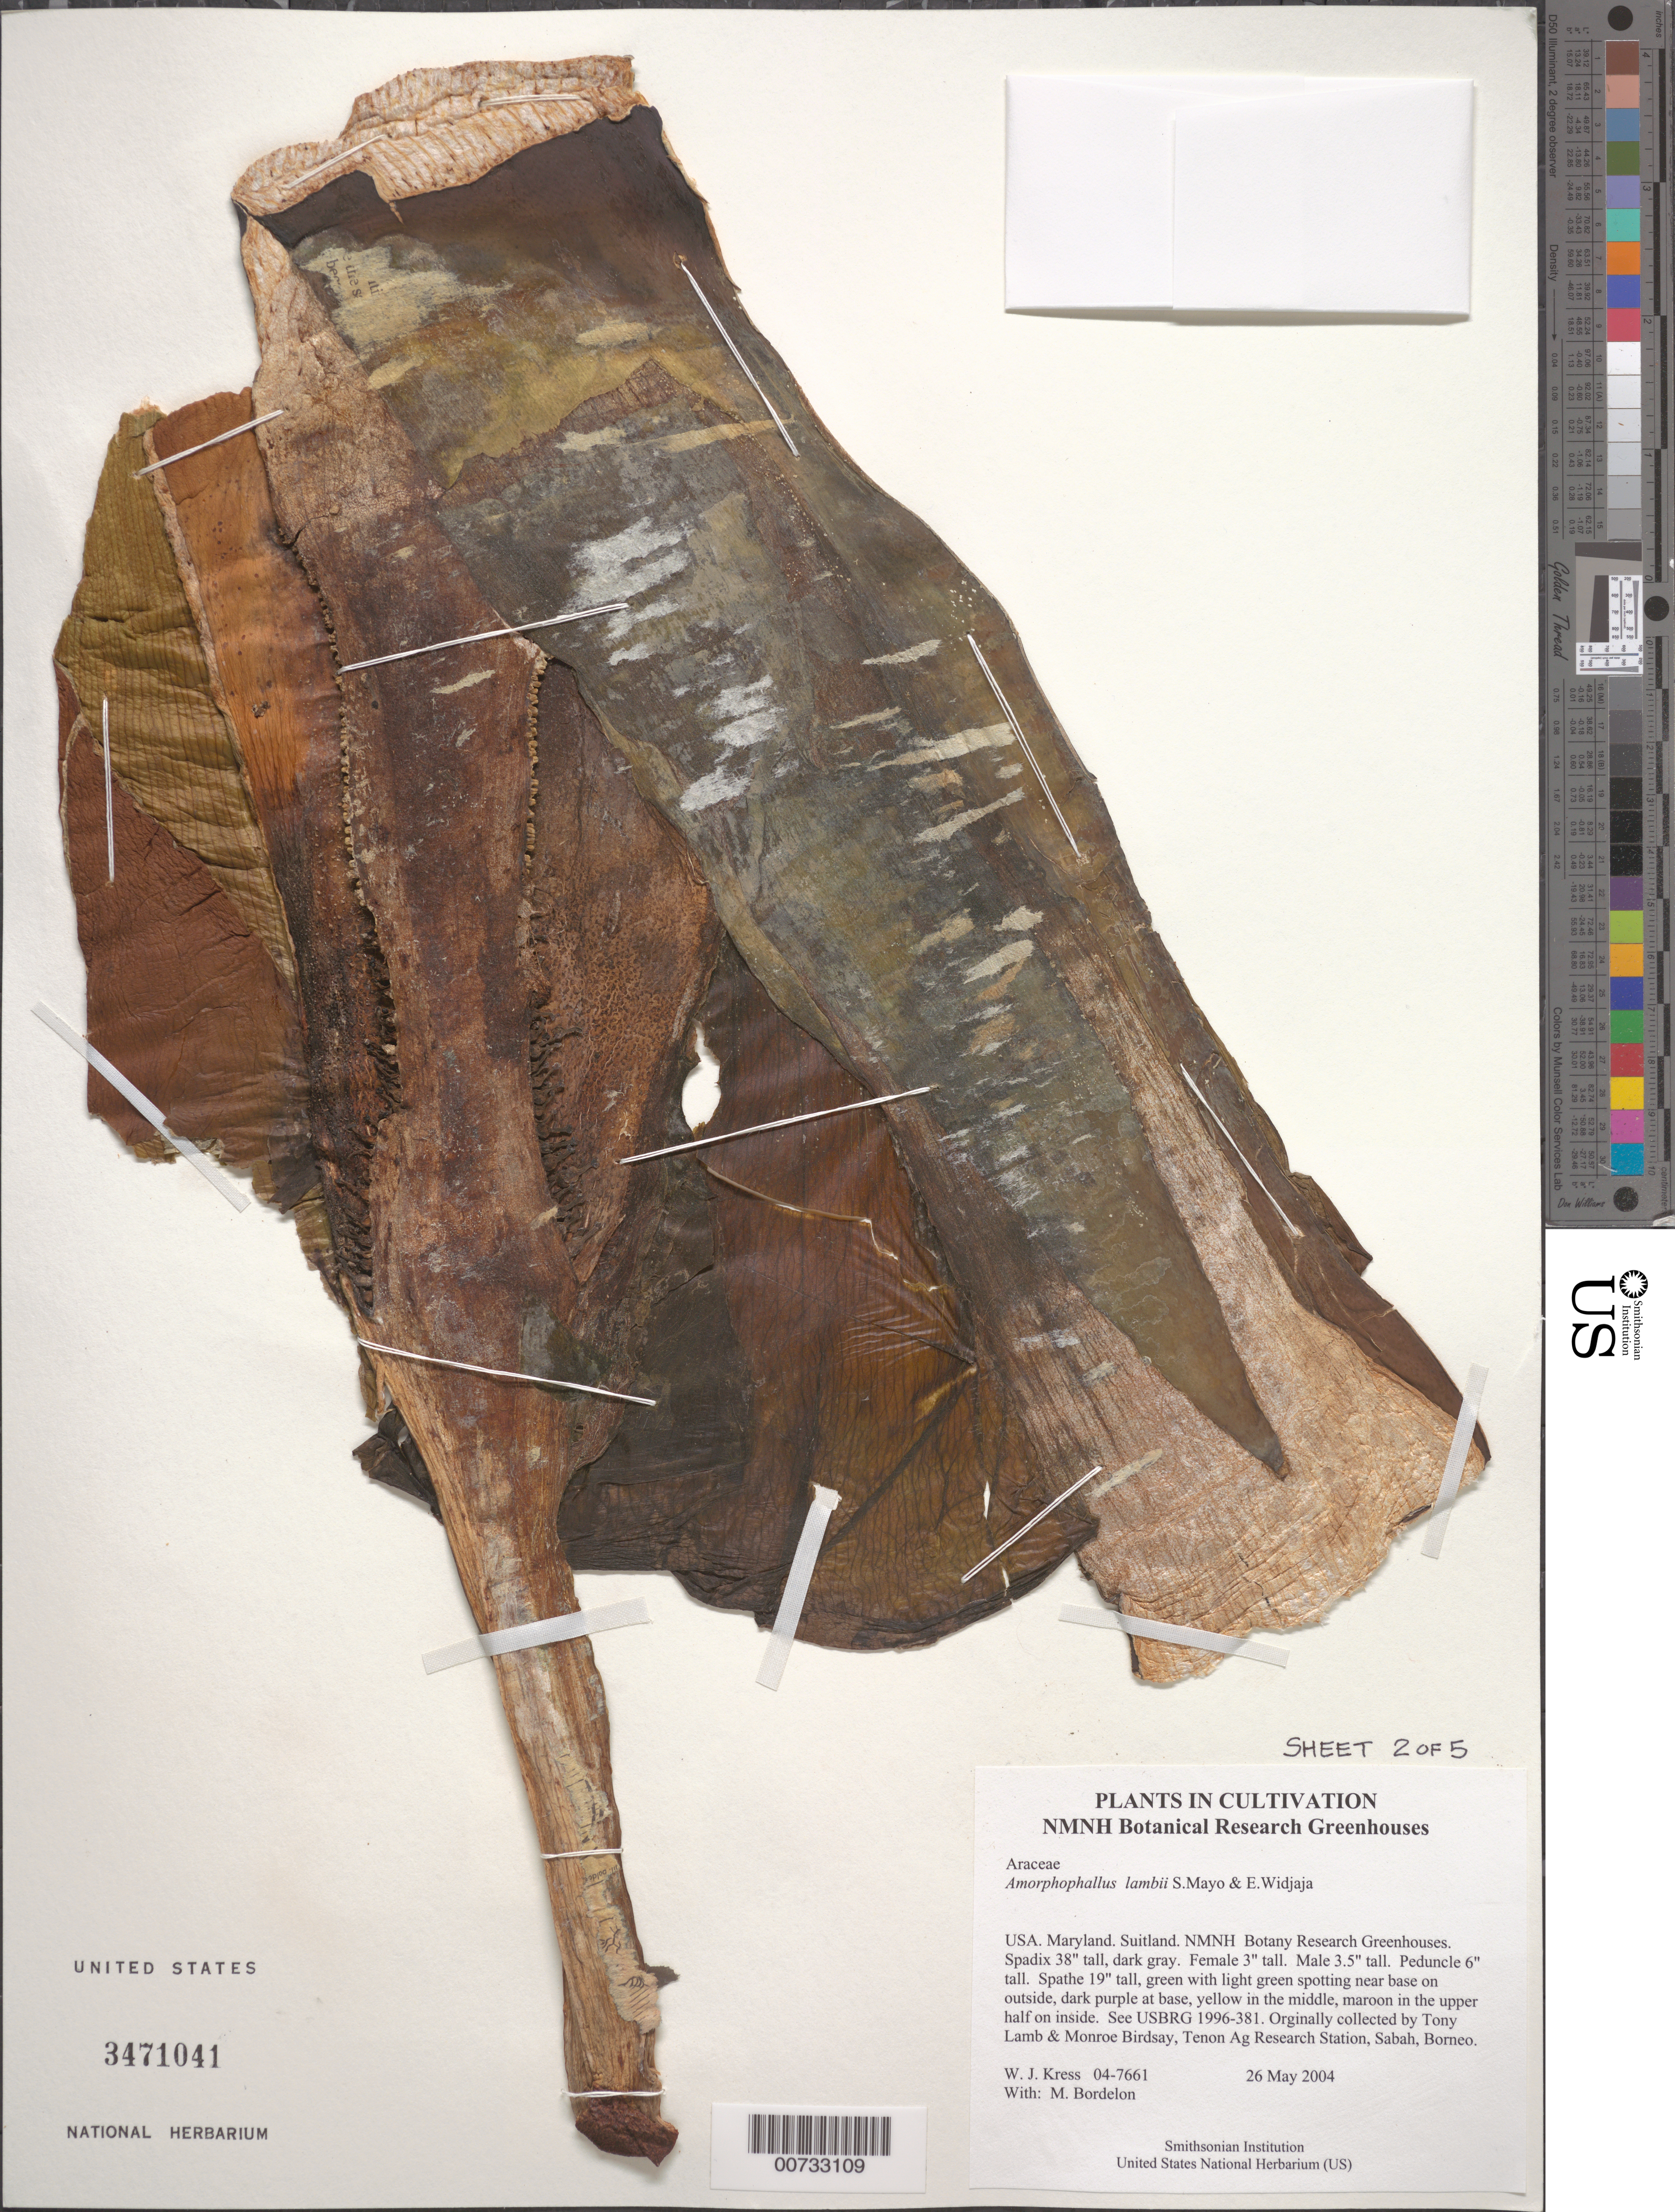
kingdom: Plantae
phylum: Tracheophyta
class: Liliopsida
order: Alismatales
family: Araceae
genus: Amorphophallus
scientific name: Amorphophallus lambii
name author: Mayo & Widjaja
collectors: W. J. Kress & M. Bordelon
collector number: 04-7661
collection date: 2004-05-26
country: United States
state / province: Maryland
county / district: Prince George's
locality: NMNH Botany Research Greenhouses. Suitland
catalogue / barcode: US 3471041